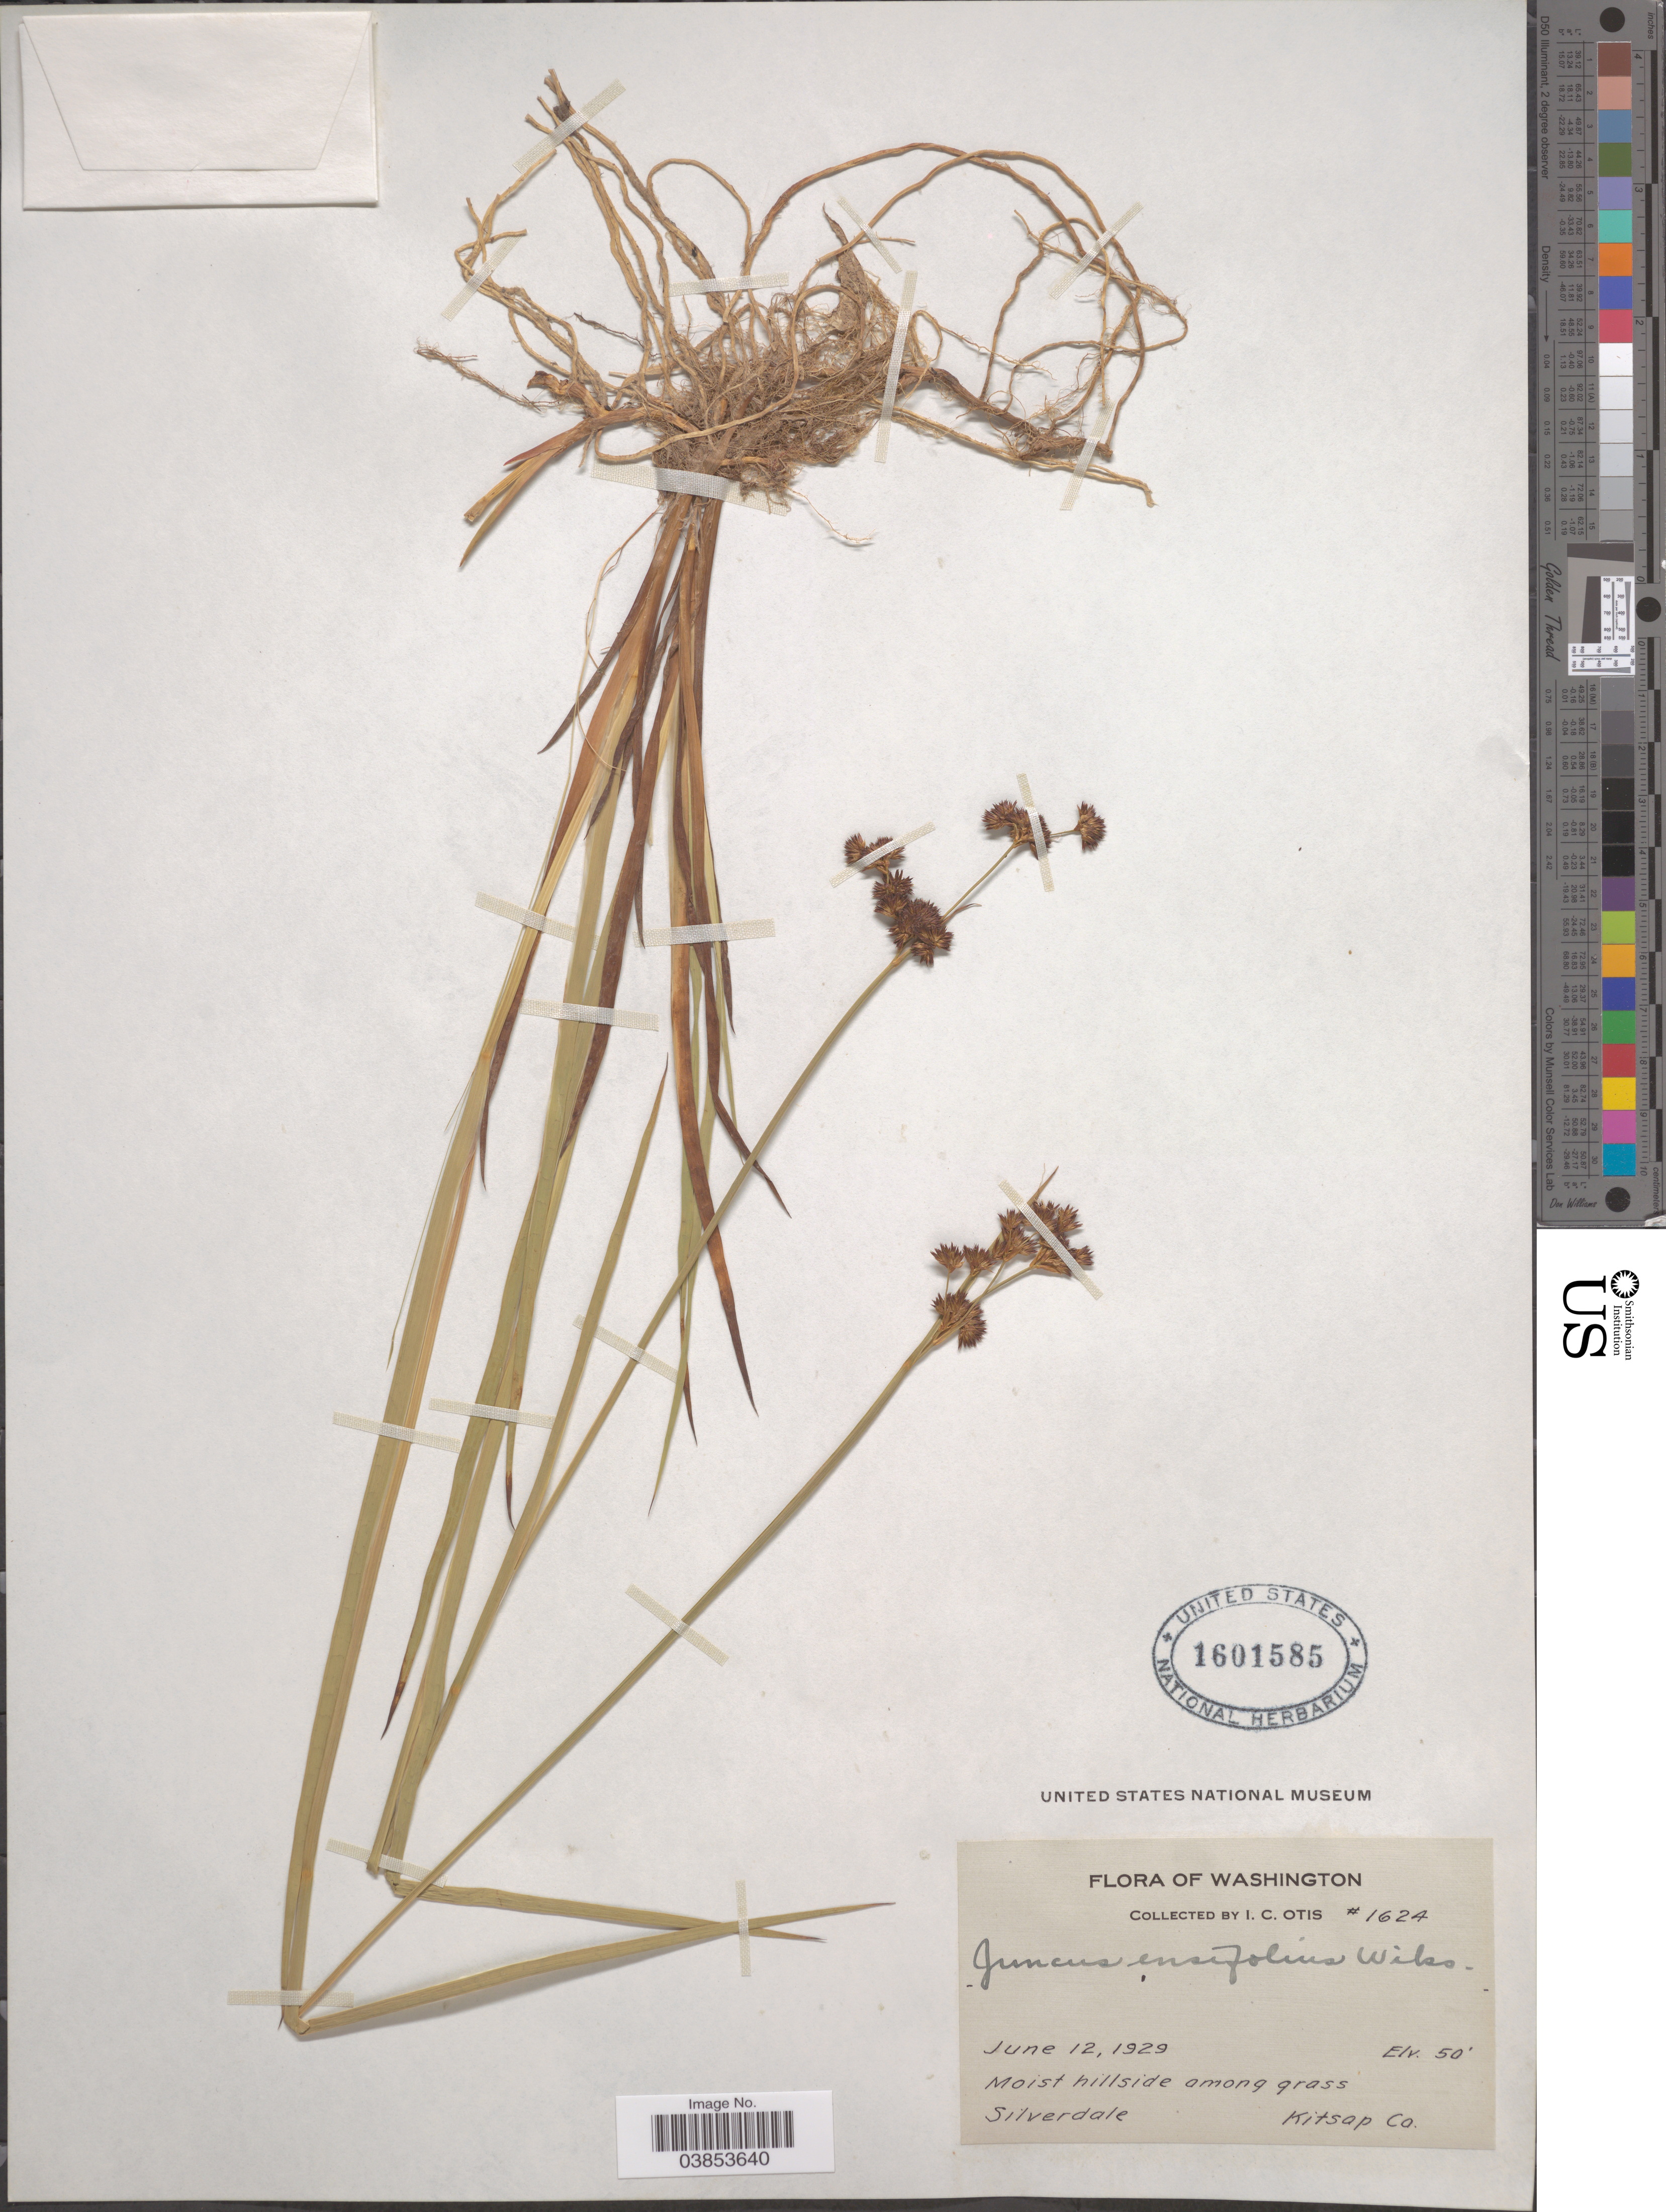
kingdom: Plantae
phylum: Tracheophyta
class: Liliopsida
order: Poales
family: Juncaceae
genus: Juncus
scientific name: Juncus ensifolius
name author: Wikstr.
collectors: I. C. Otis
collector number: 1624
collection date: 1929-06-12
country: United States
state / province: Washington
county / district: Kitsap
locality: Moist hillside among grass Silverdale, Kitsap Co.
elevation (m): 15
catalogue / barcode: US 1601585